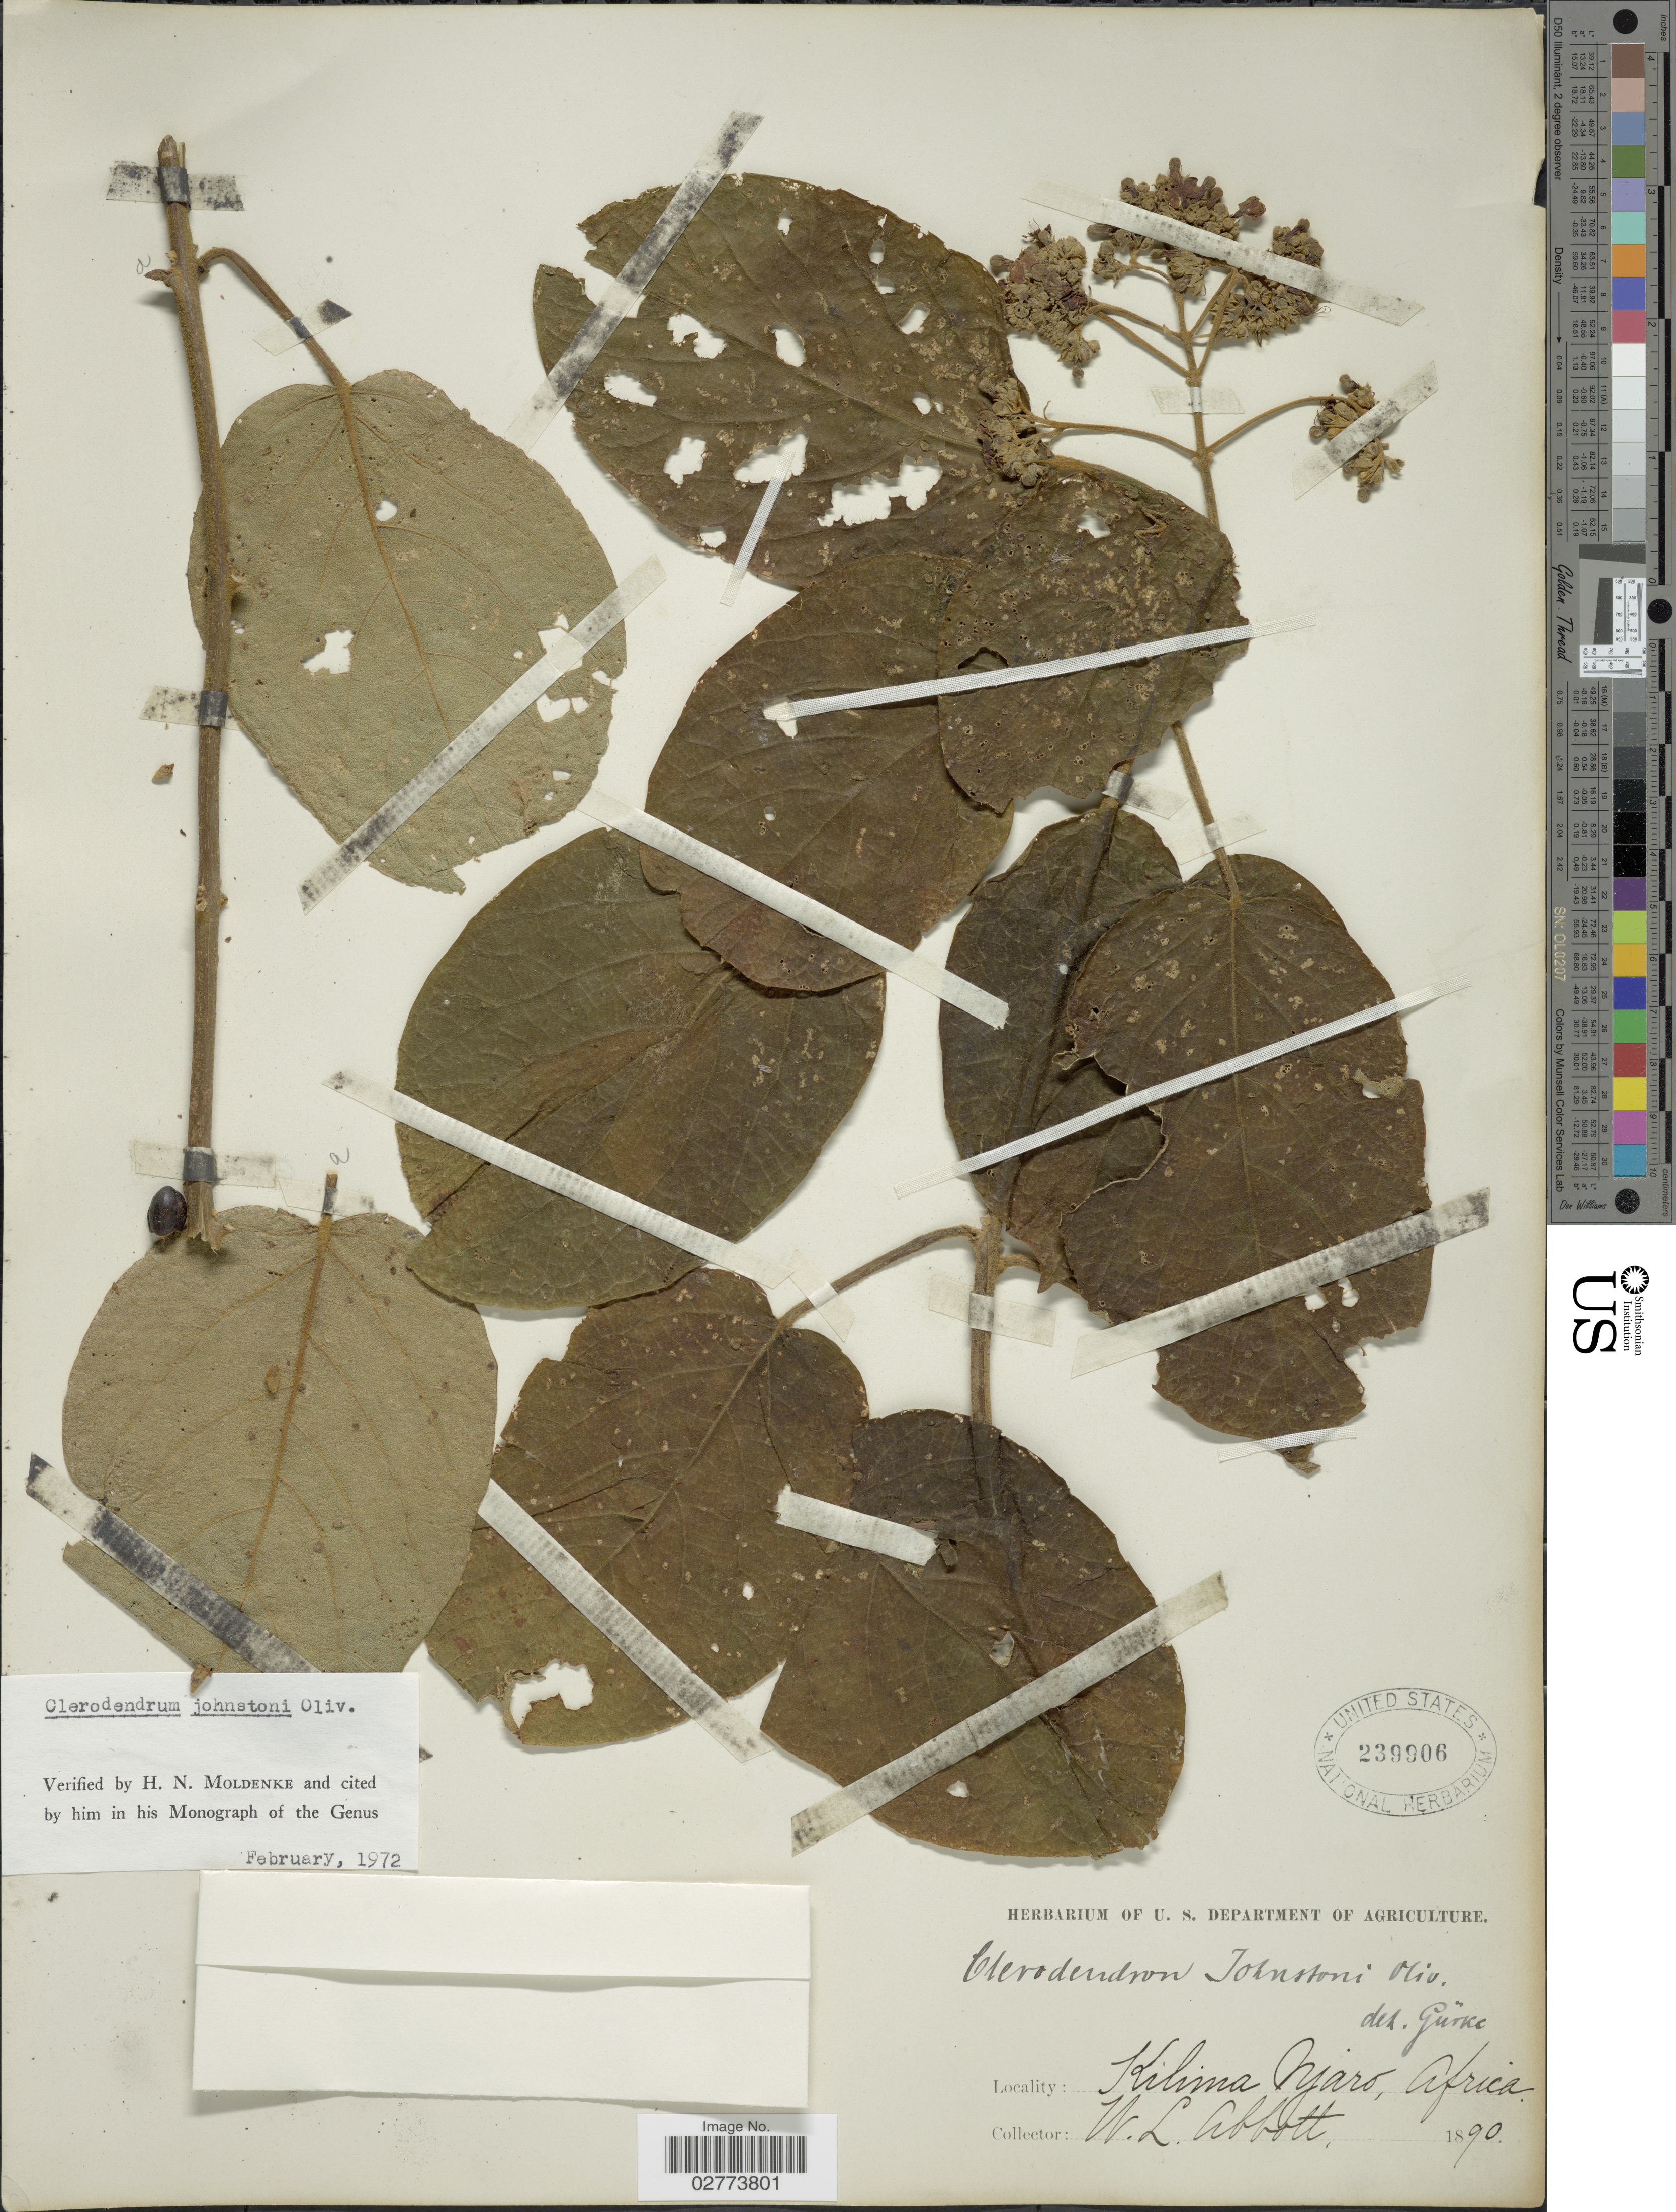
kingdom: Plantae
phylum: Tracheophyta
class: Magnoliopsida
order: Lamiales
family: Lamiaceae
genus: Clerodendrum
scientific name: Clerodendrum johnstonii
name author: Oliv.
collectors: W. L. Abbott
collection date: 1890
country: Tanzania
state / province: Kilimanjaro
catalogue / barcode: US 239906